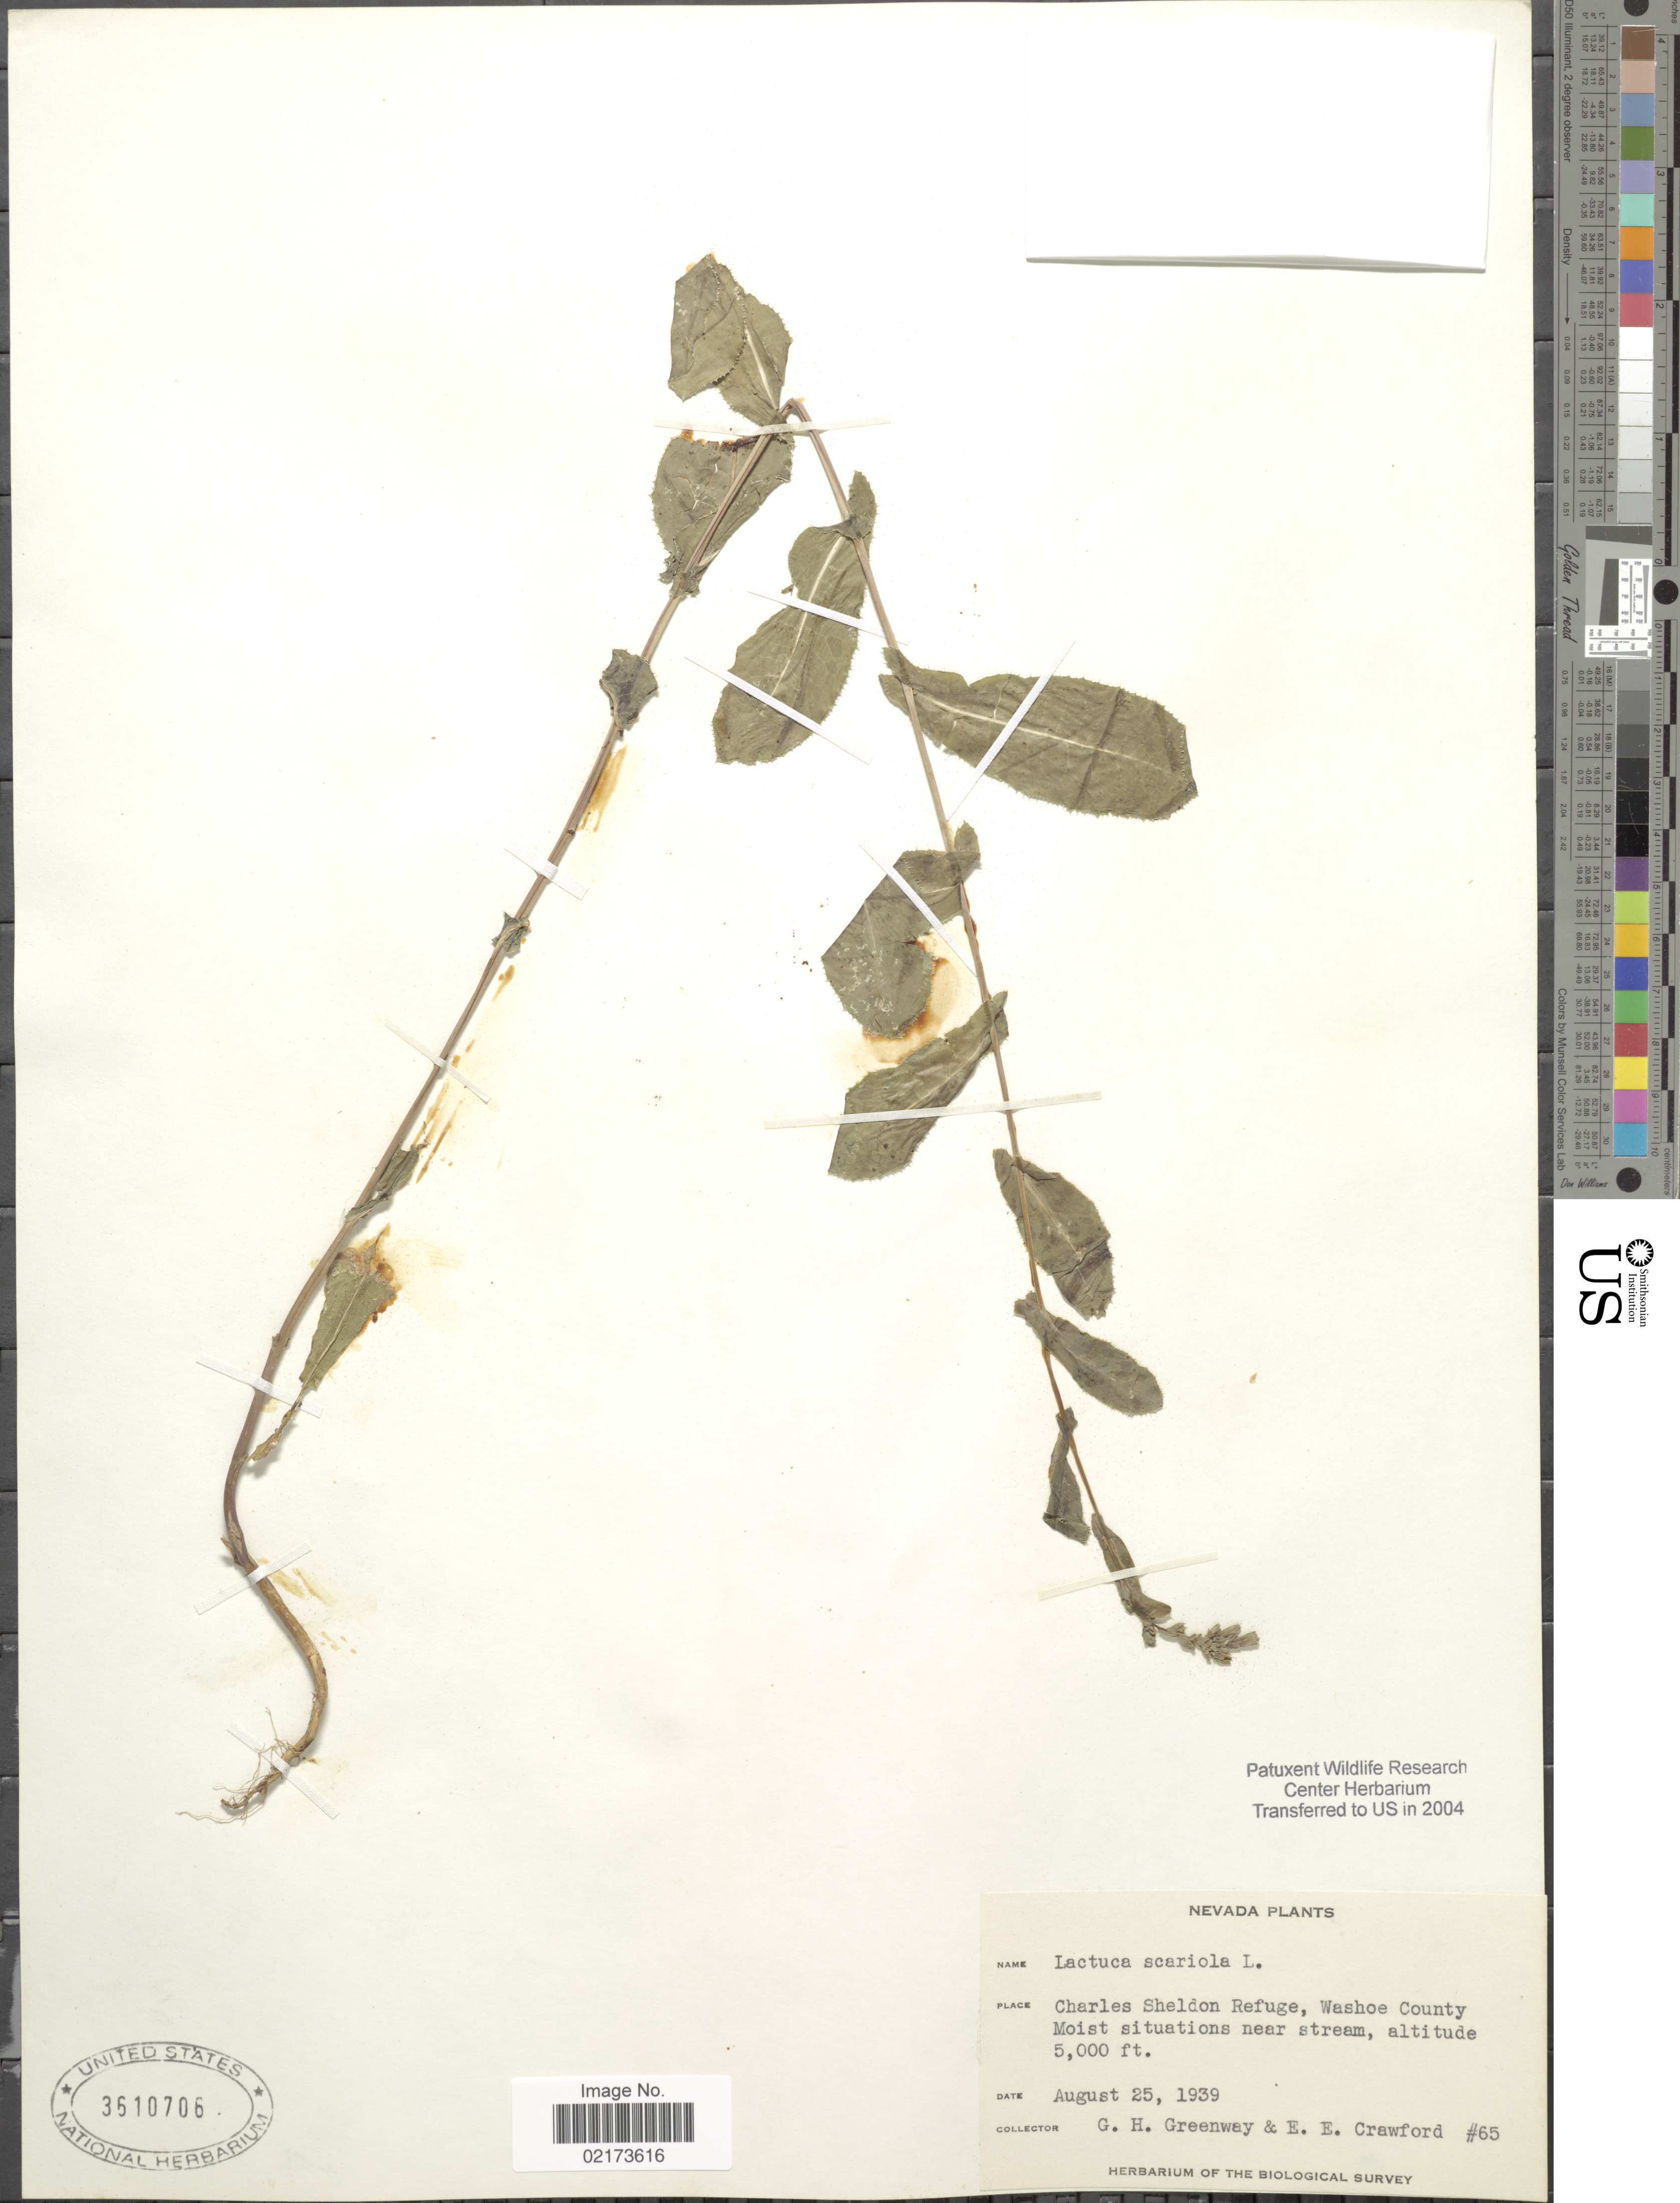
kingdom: Plantae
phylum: Tracheophyta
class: Magnoliopsida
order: Asterales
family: Asteraceae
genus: Lactuca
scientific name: Lactuca serriola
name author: L.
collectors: G. Greenway & E. Crawford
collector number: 65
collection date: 1939-08-25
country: United States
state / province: Nevada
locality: Charles Sheldon Refuge, Washoe County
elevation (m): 1524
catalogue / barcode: US 3610706